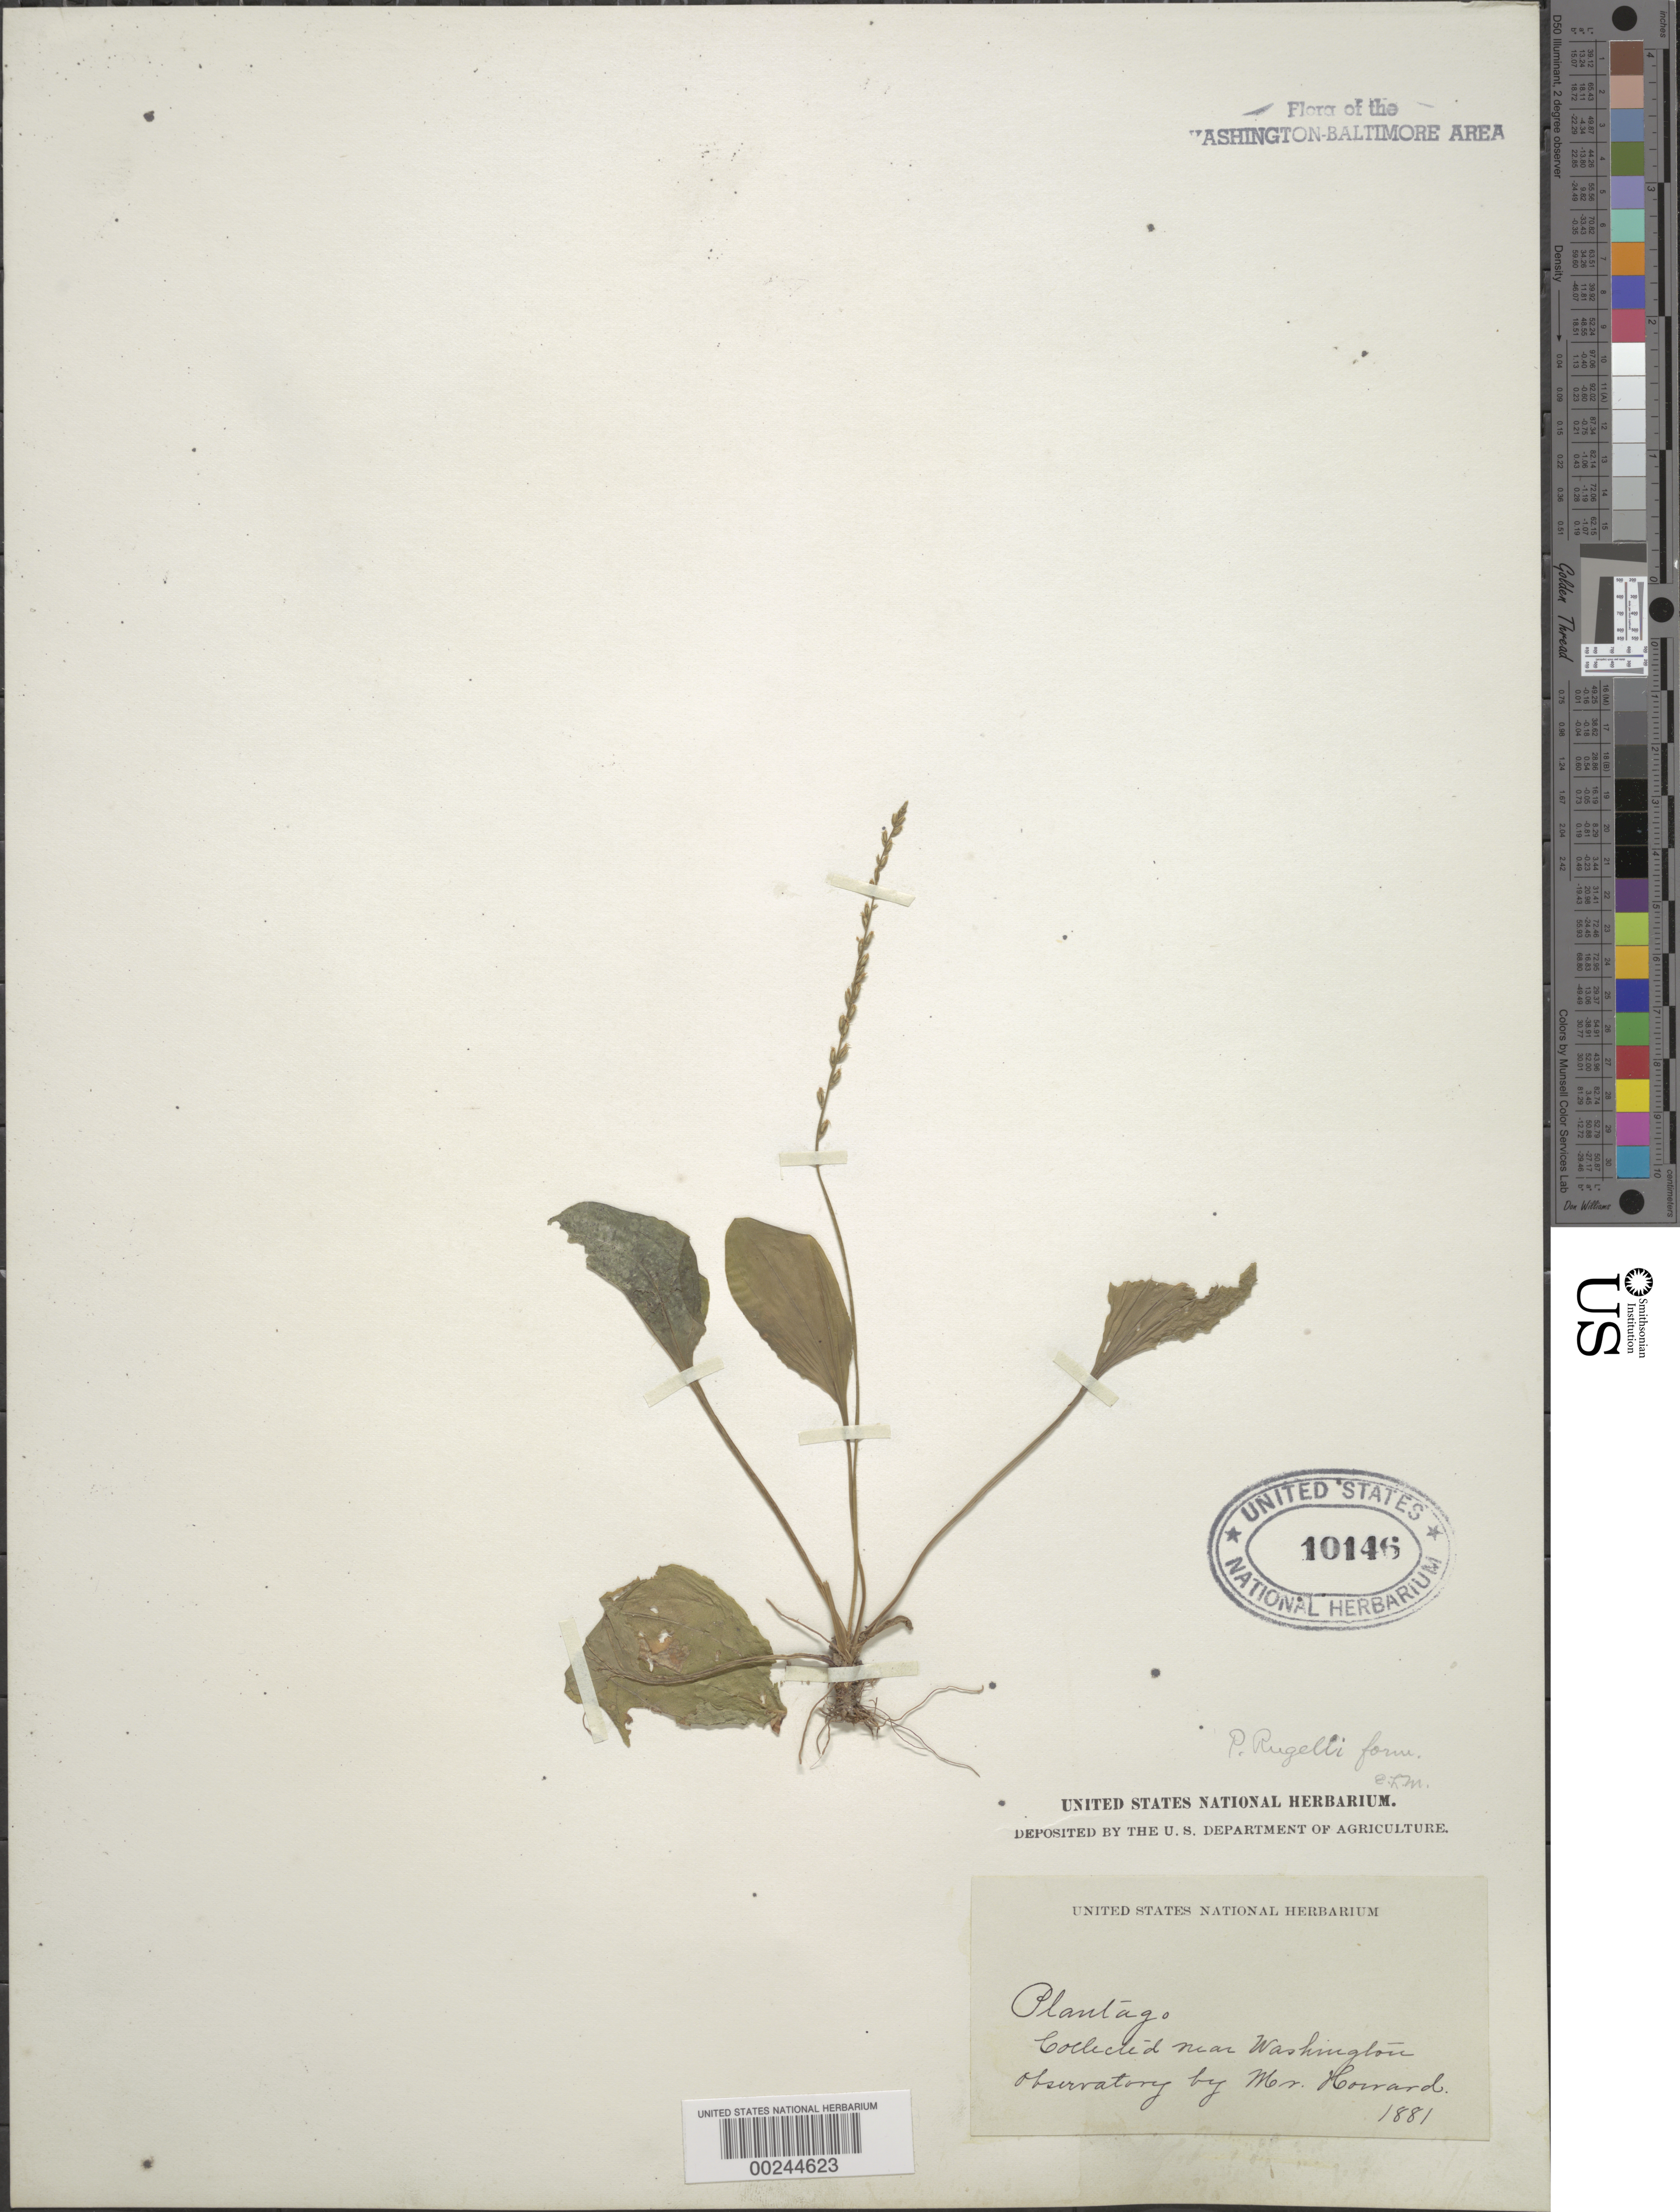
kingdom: Plantae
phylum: Tracheophyta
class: Magnoliopsida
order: Lamiales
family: Plantaginaceae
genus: Plantago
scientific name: Plantago rugelii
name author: Decne.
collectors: -. Howard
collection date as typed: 1881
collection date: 1881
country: United States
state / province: District of Columbia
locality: Near Washington Observatory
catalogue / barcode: US 10146